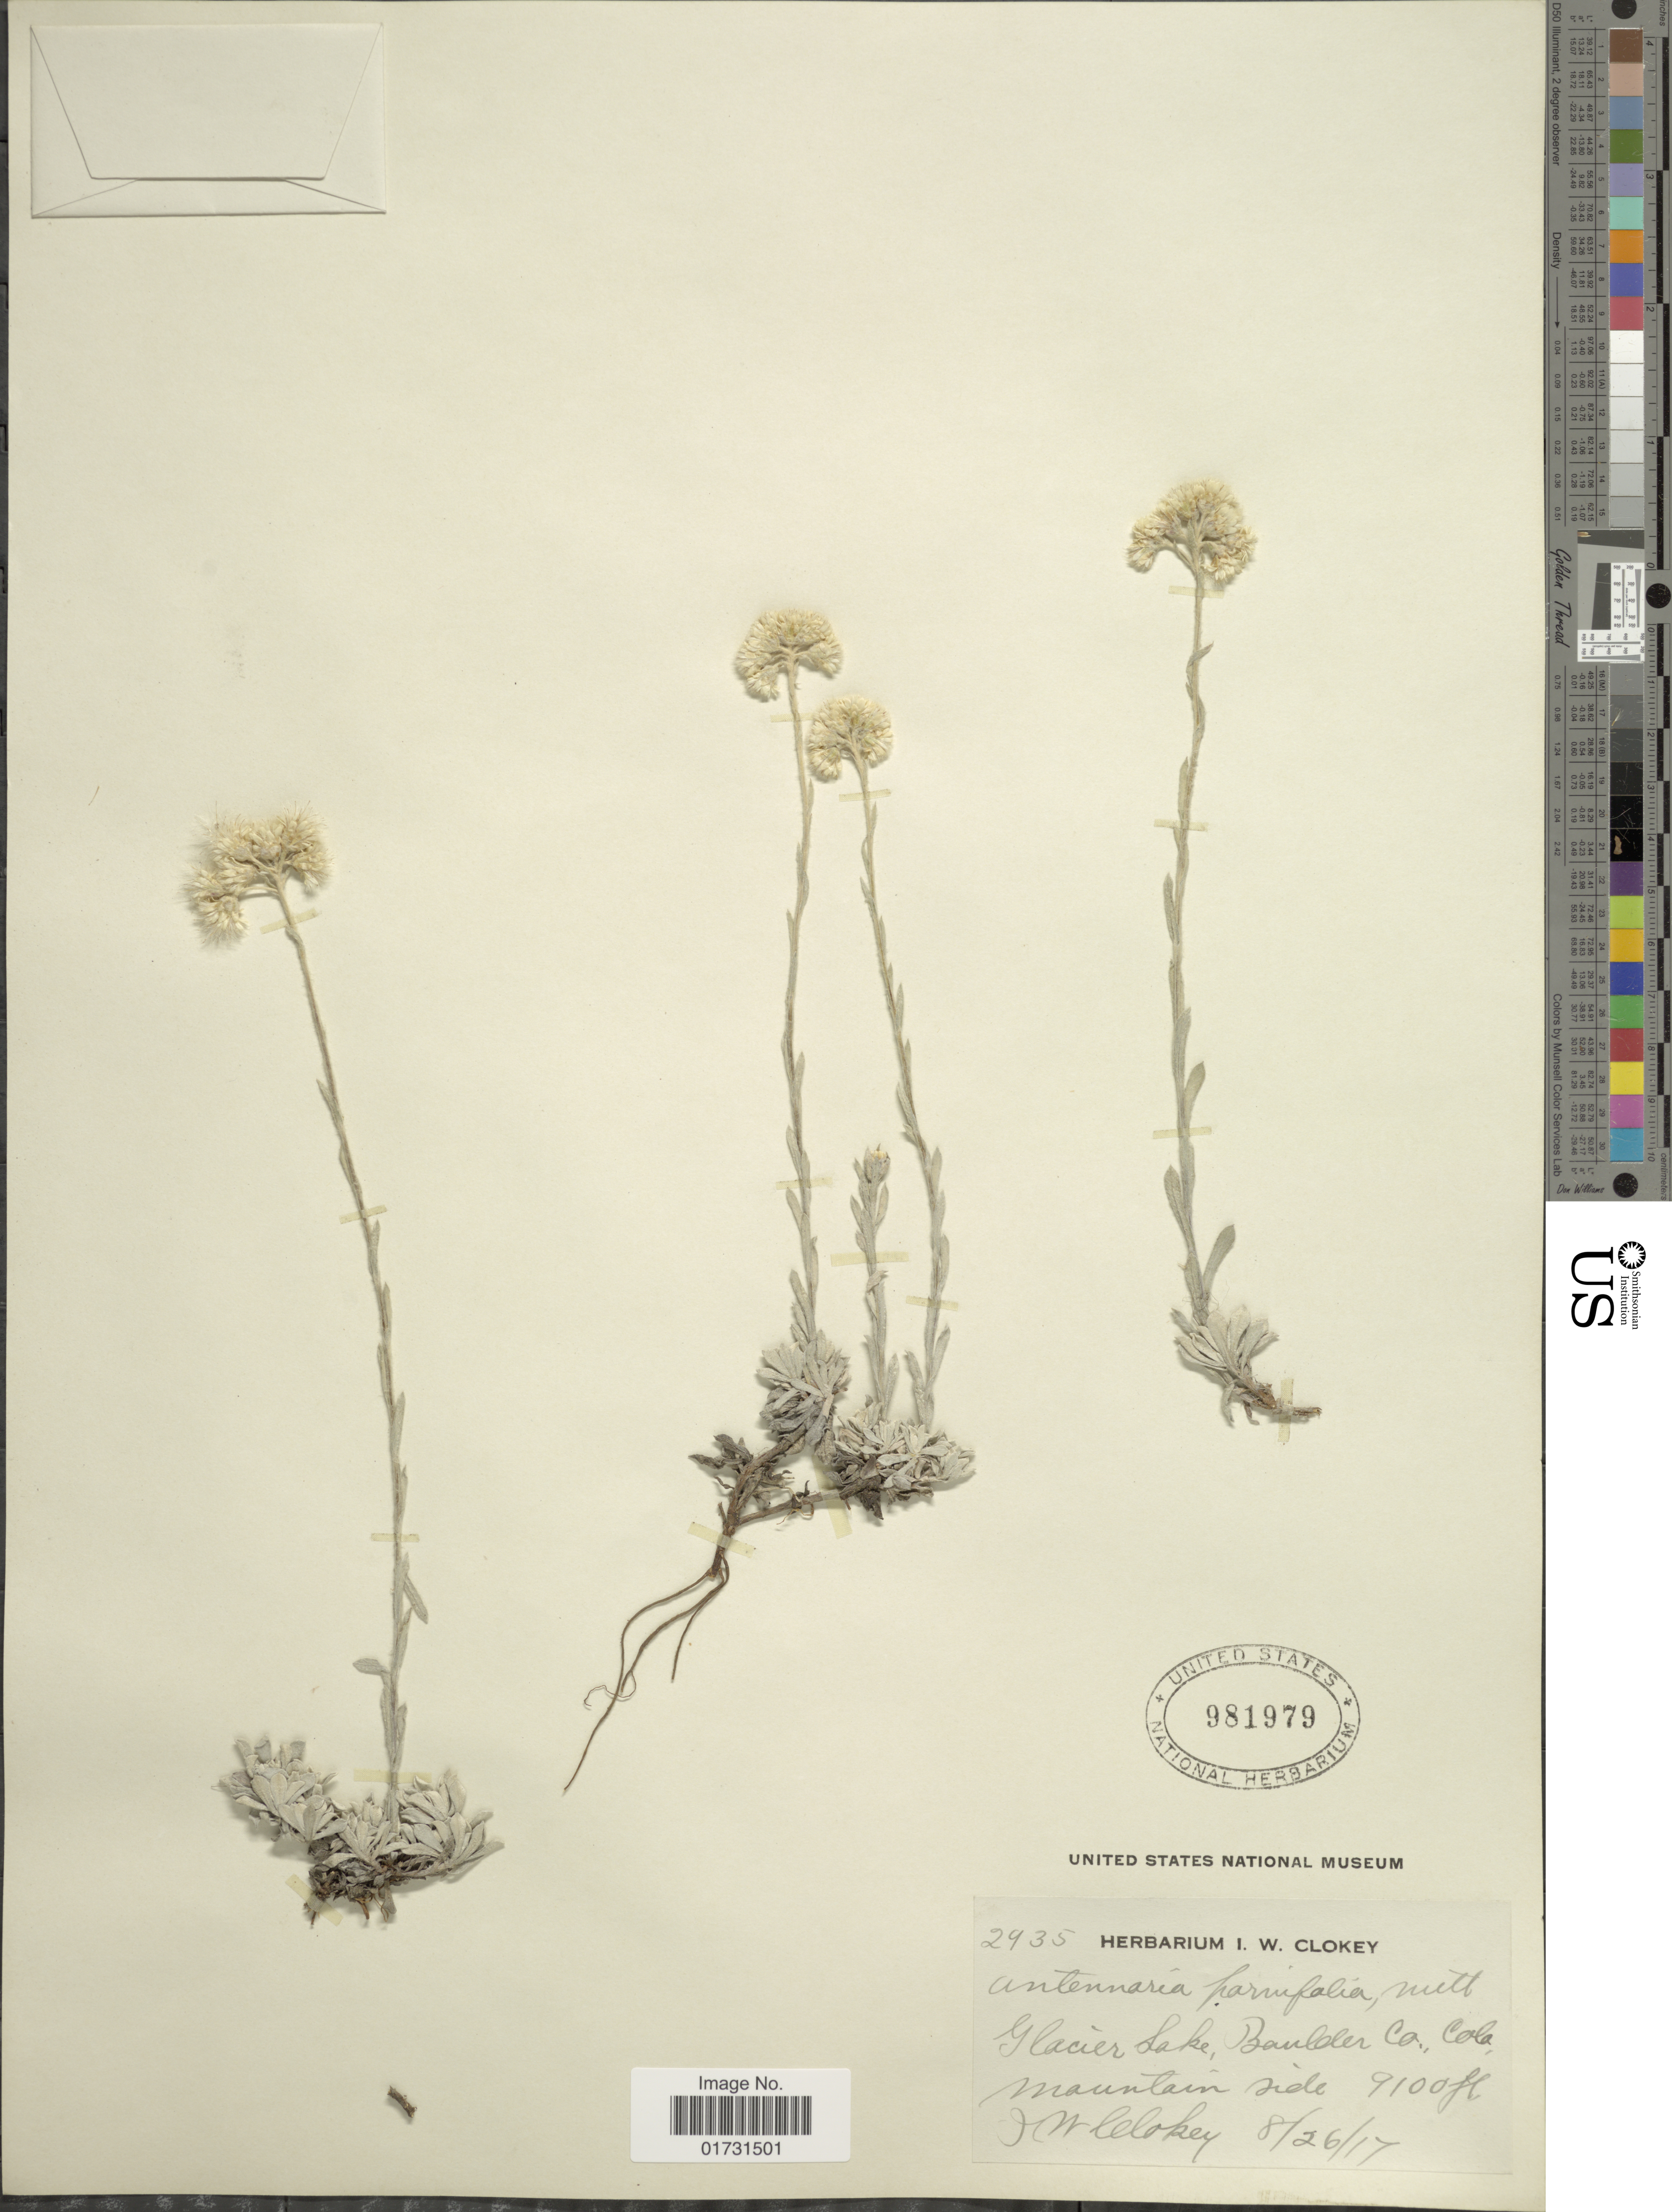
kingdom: Plantae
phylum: Tracheophyta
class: Magnoliopsida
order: Asterales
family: Asteraceae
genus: Antennaria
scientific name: Antennaria microphylla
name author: Rydb.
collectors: I. W. Clokey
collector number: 2935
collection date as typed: Transcribed d/m/y: 26/8/17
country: United States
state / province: Colorado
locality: Glacier Lake, Baulder Co. mountain side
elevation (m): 2774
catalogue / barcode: US 981979